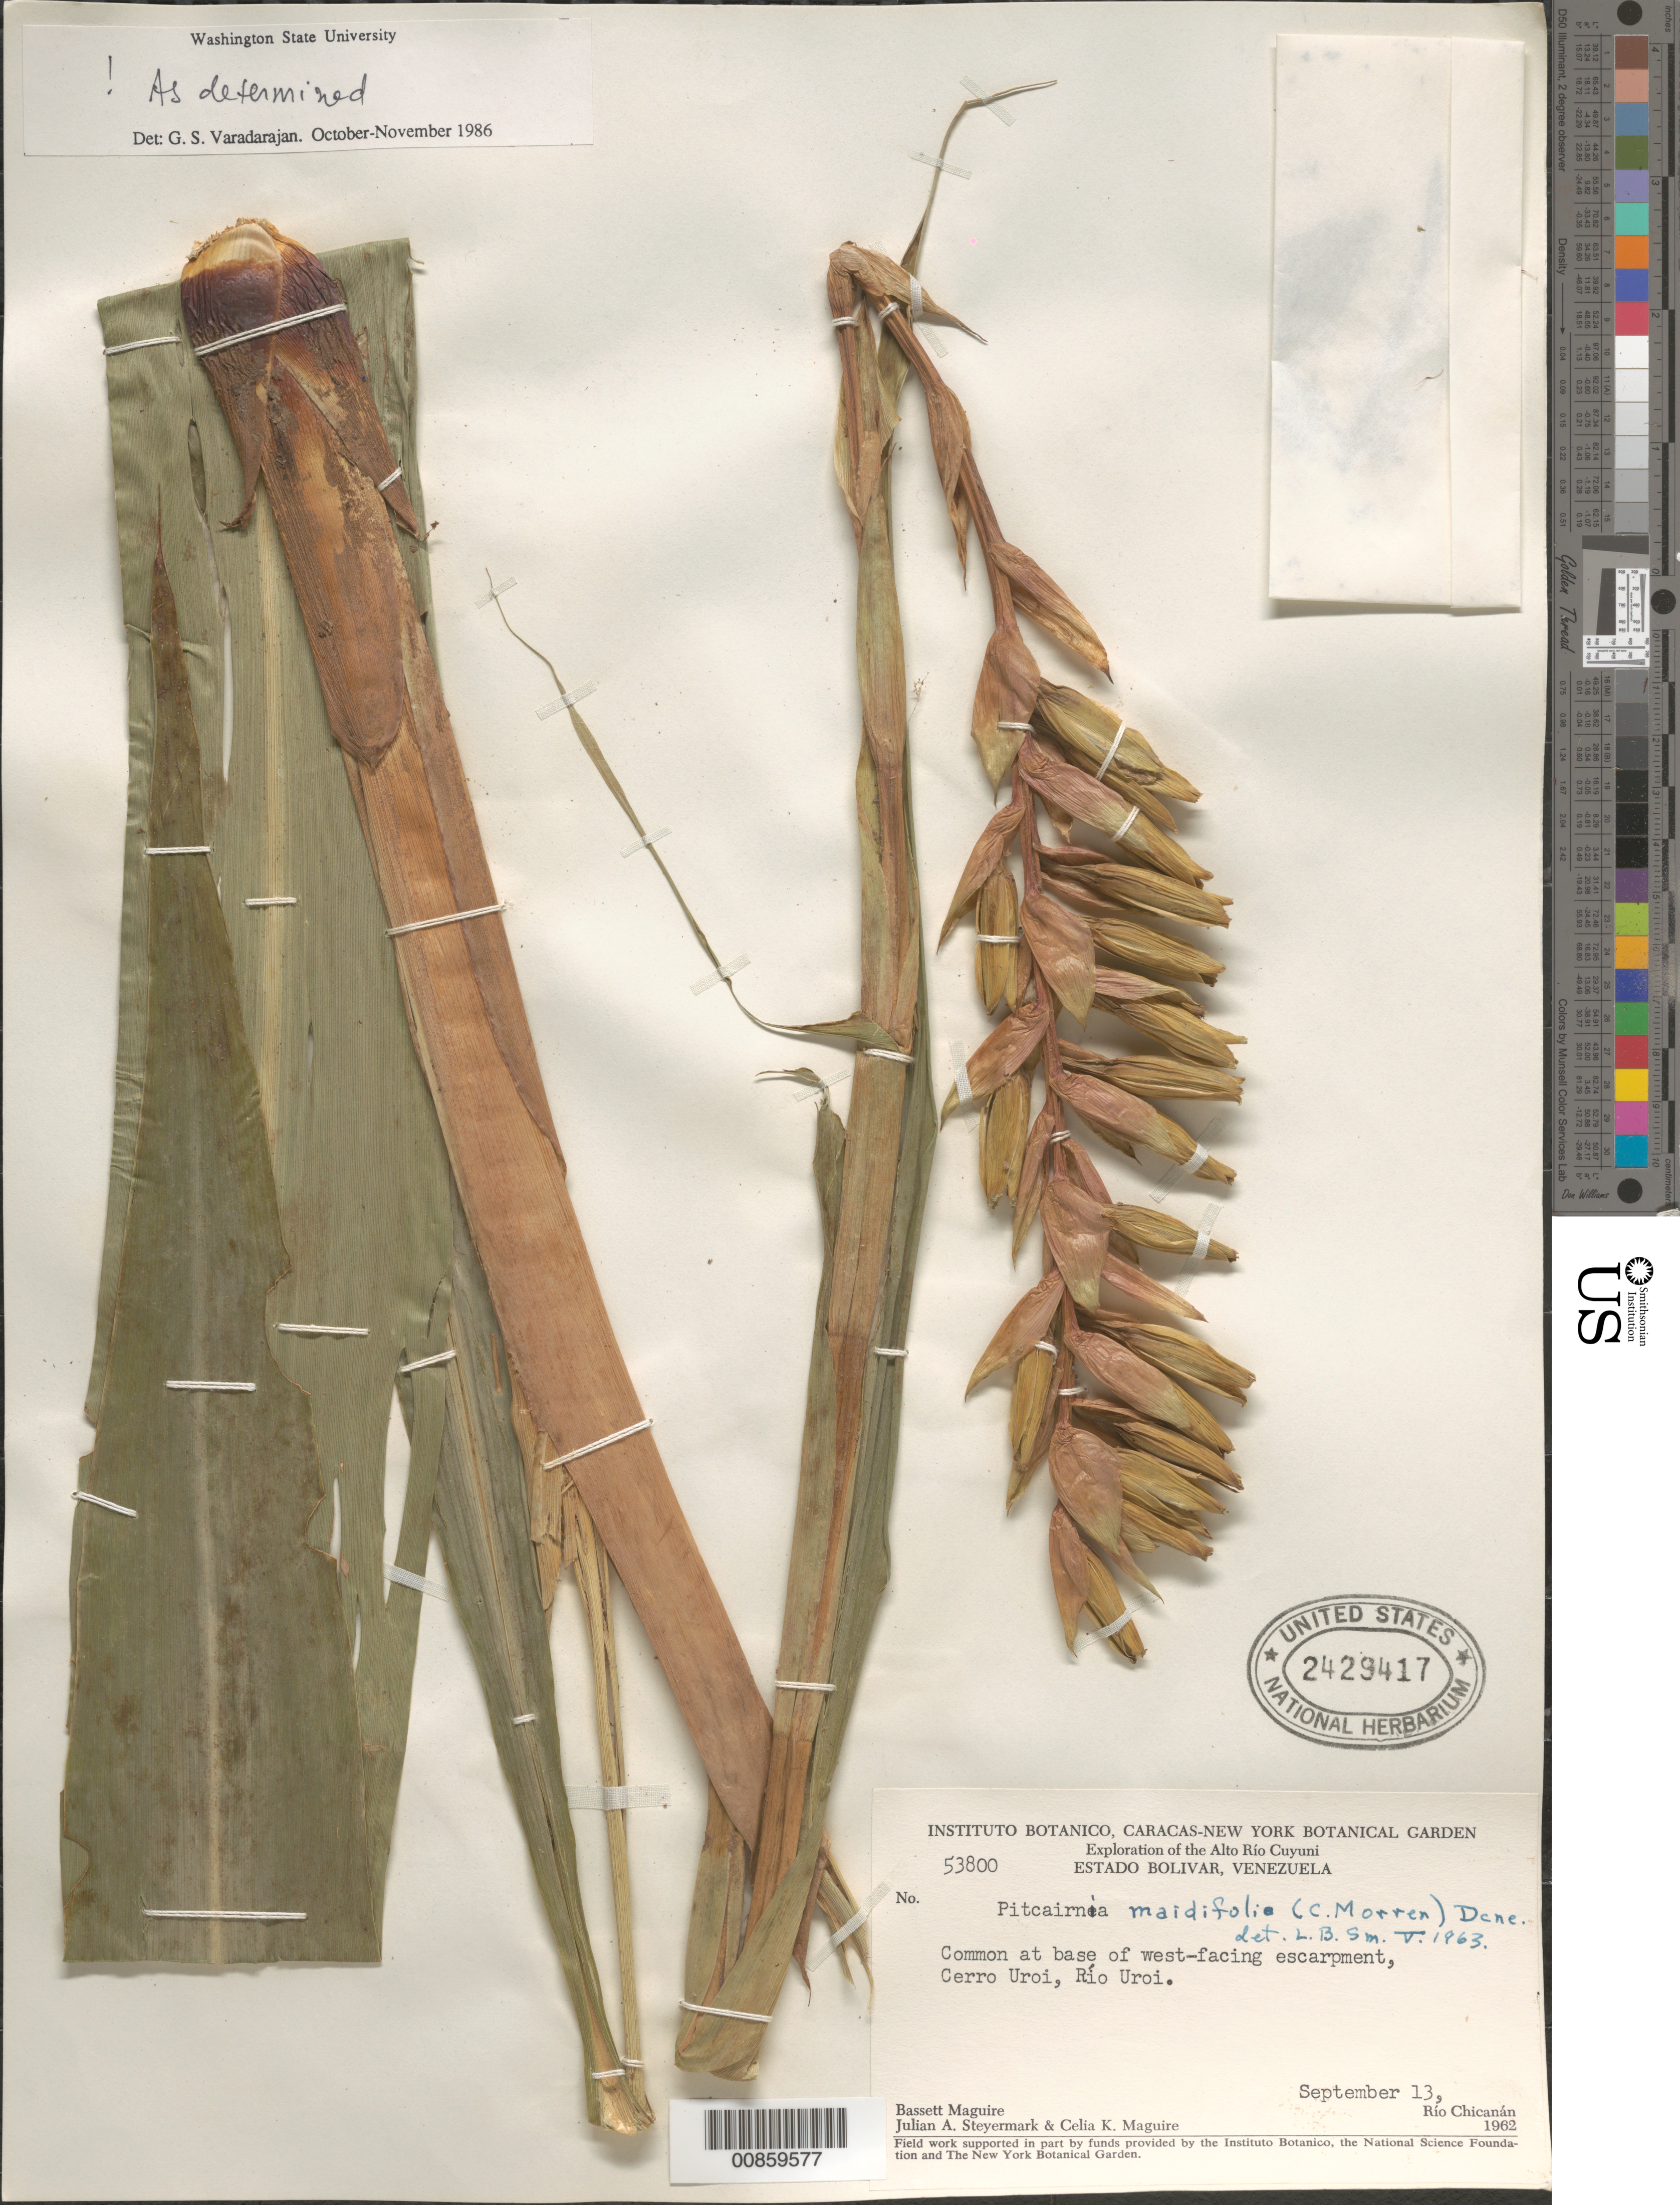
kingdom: Plantae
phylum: Tracheophyta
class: Liliopsida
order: Poales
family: Bromeliaceae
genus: Pitcairnia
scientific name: Pitcairnia maidifolia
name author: (C. Morren) Decne. ex Planch.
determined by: Varadarajan, G. S.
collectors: B. Maguire, J. Steyermark & C. K. Maguire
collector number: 53800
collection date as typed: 13-Sep-62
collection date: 1962-09-13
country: Venezuela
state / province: Bolívar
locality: Alto Río Cuyuni, Cerro Uroi, base of west-facing escarpment of Cerro Uroi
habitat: Base of west-facing escarpment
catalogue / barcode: US 2429417